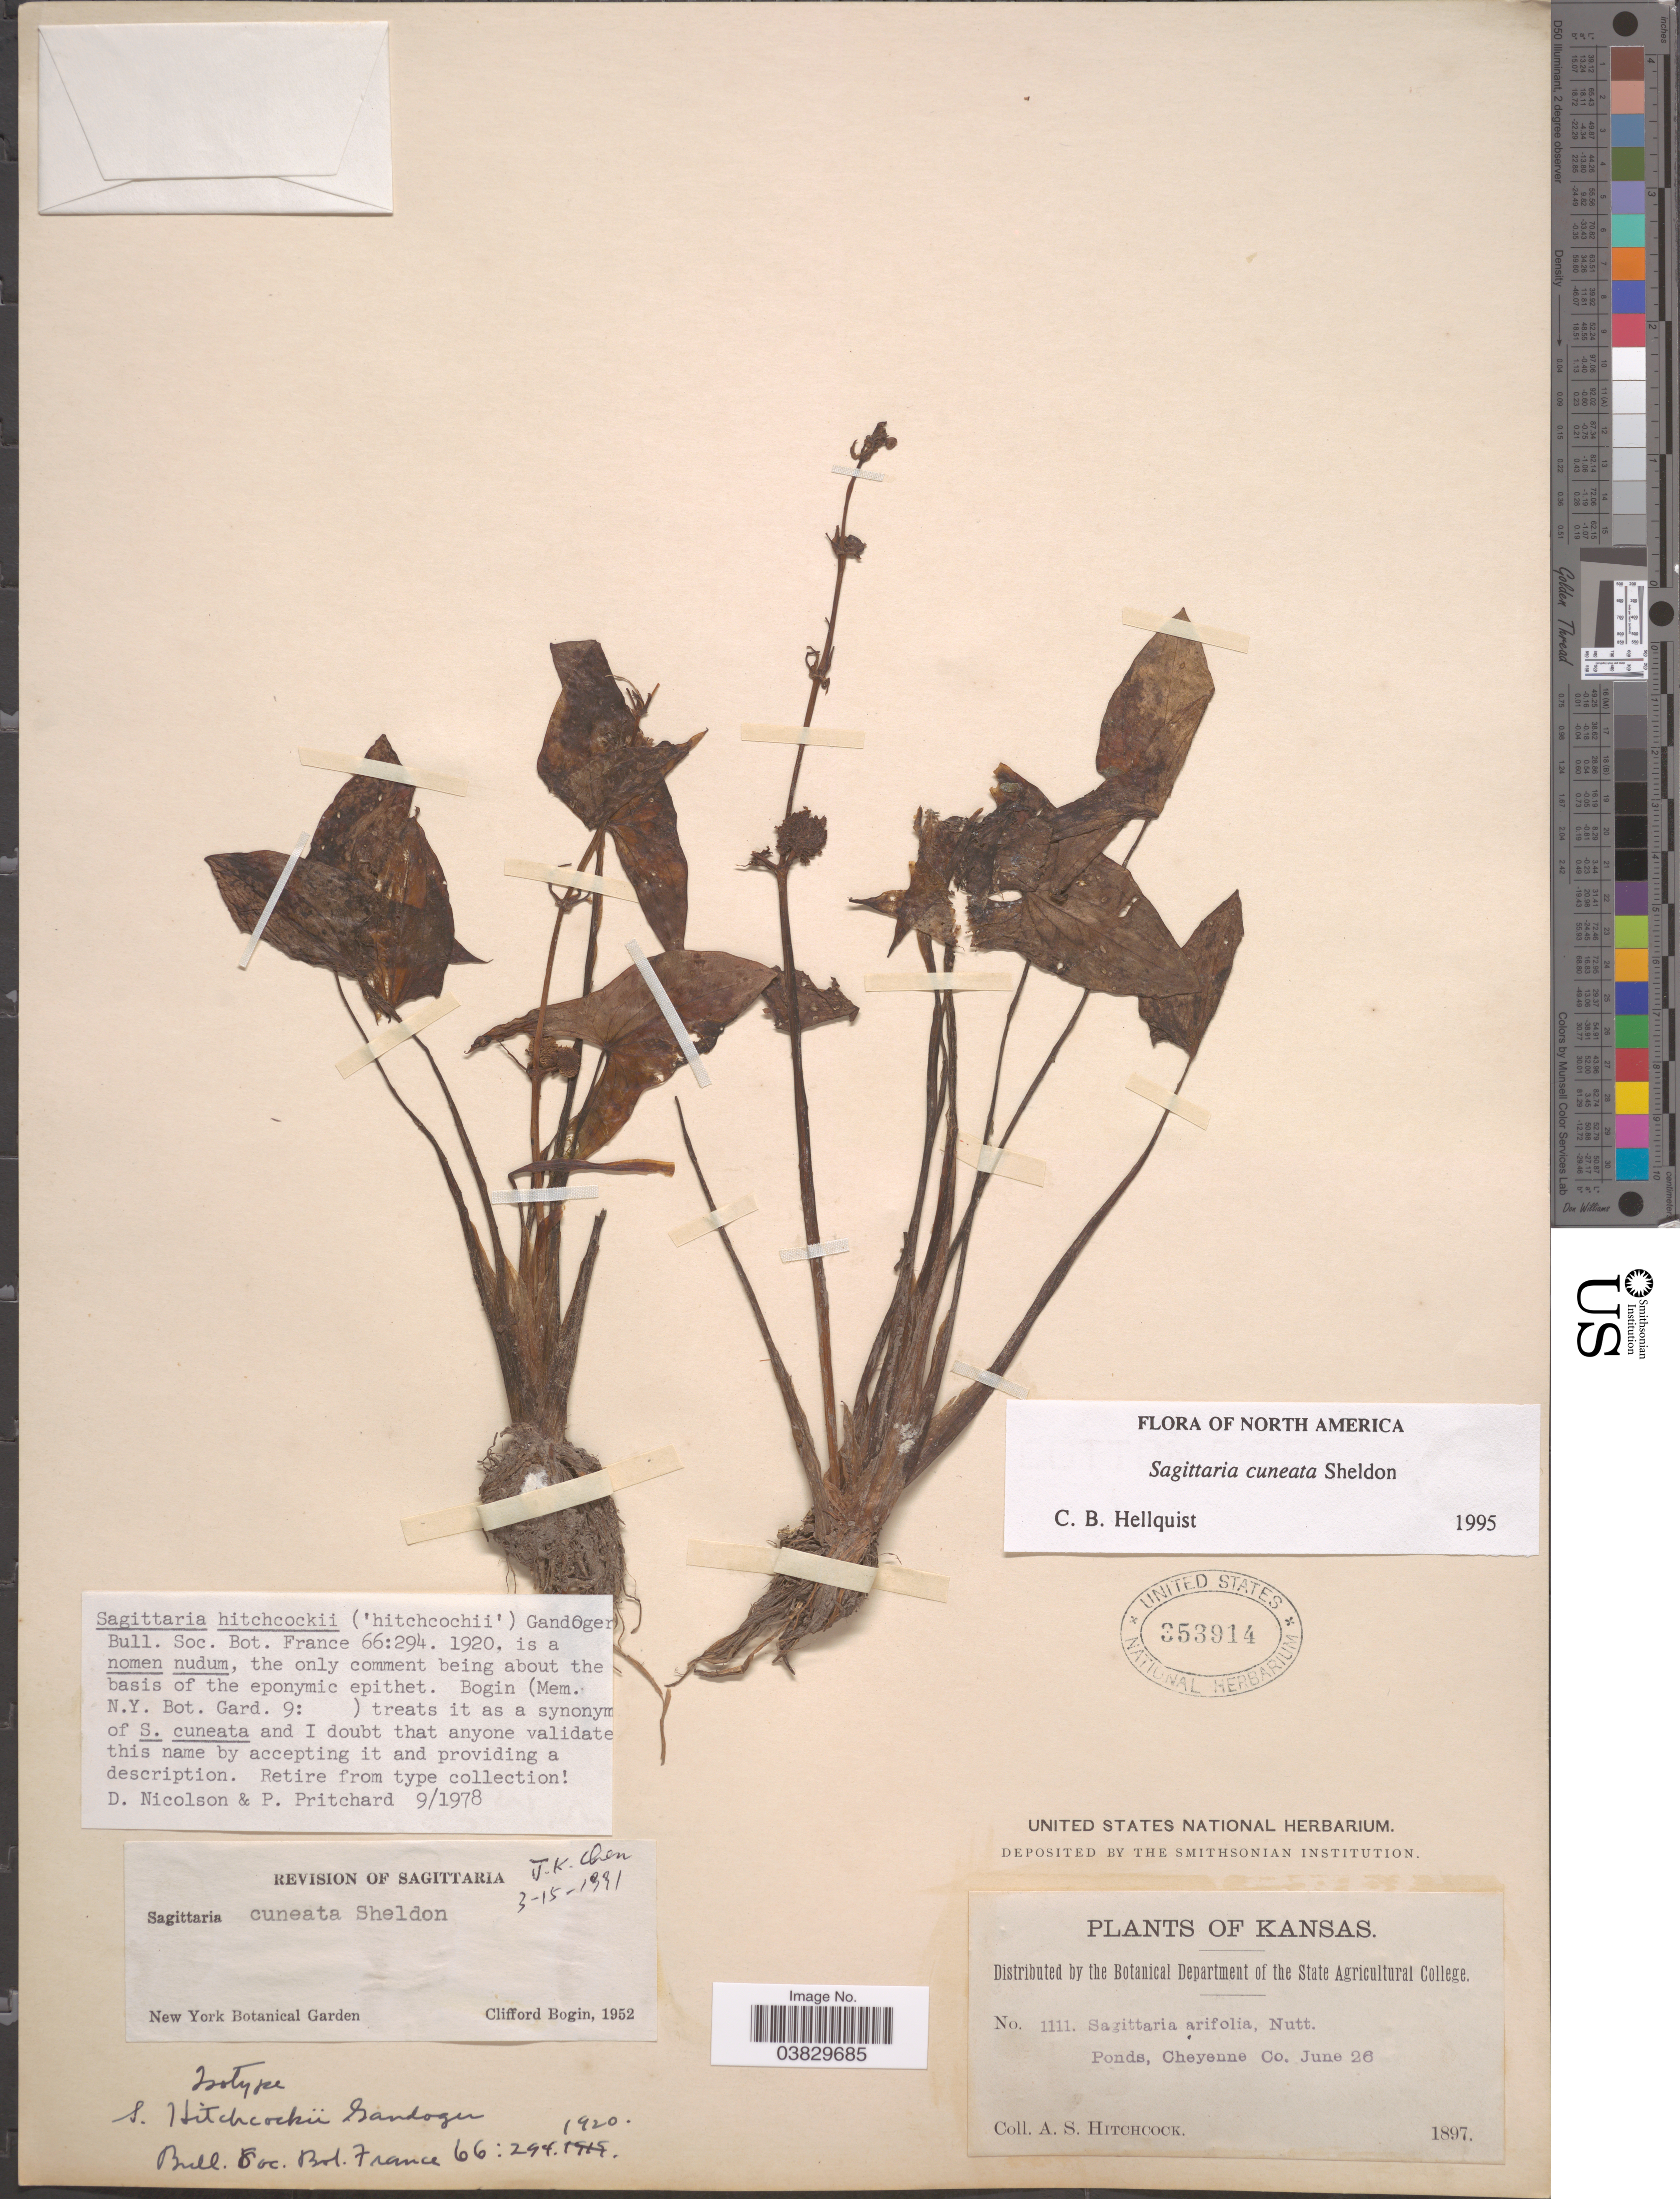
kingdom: Plantae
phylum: Tracheophyta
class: Liliopsida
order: Alismatales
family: Alismataceae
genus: Sagittaria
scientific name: Sagittaria cuneata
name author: E. Sheld.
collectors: A. S. Hitchcock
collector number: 1111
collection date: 1897-06-26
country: United States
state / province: Kansas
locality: Ponds, Cheyenne Co.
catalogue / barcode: US 353914